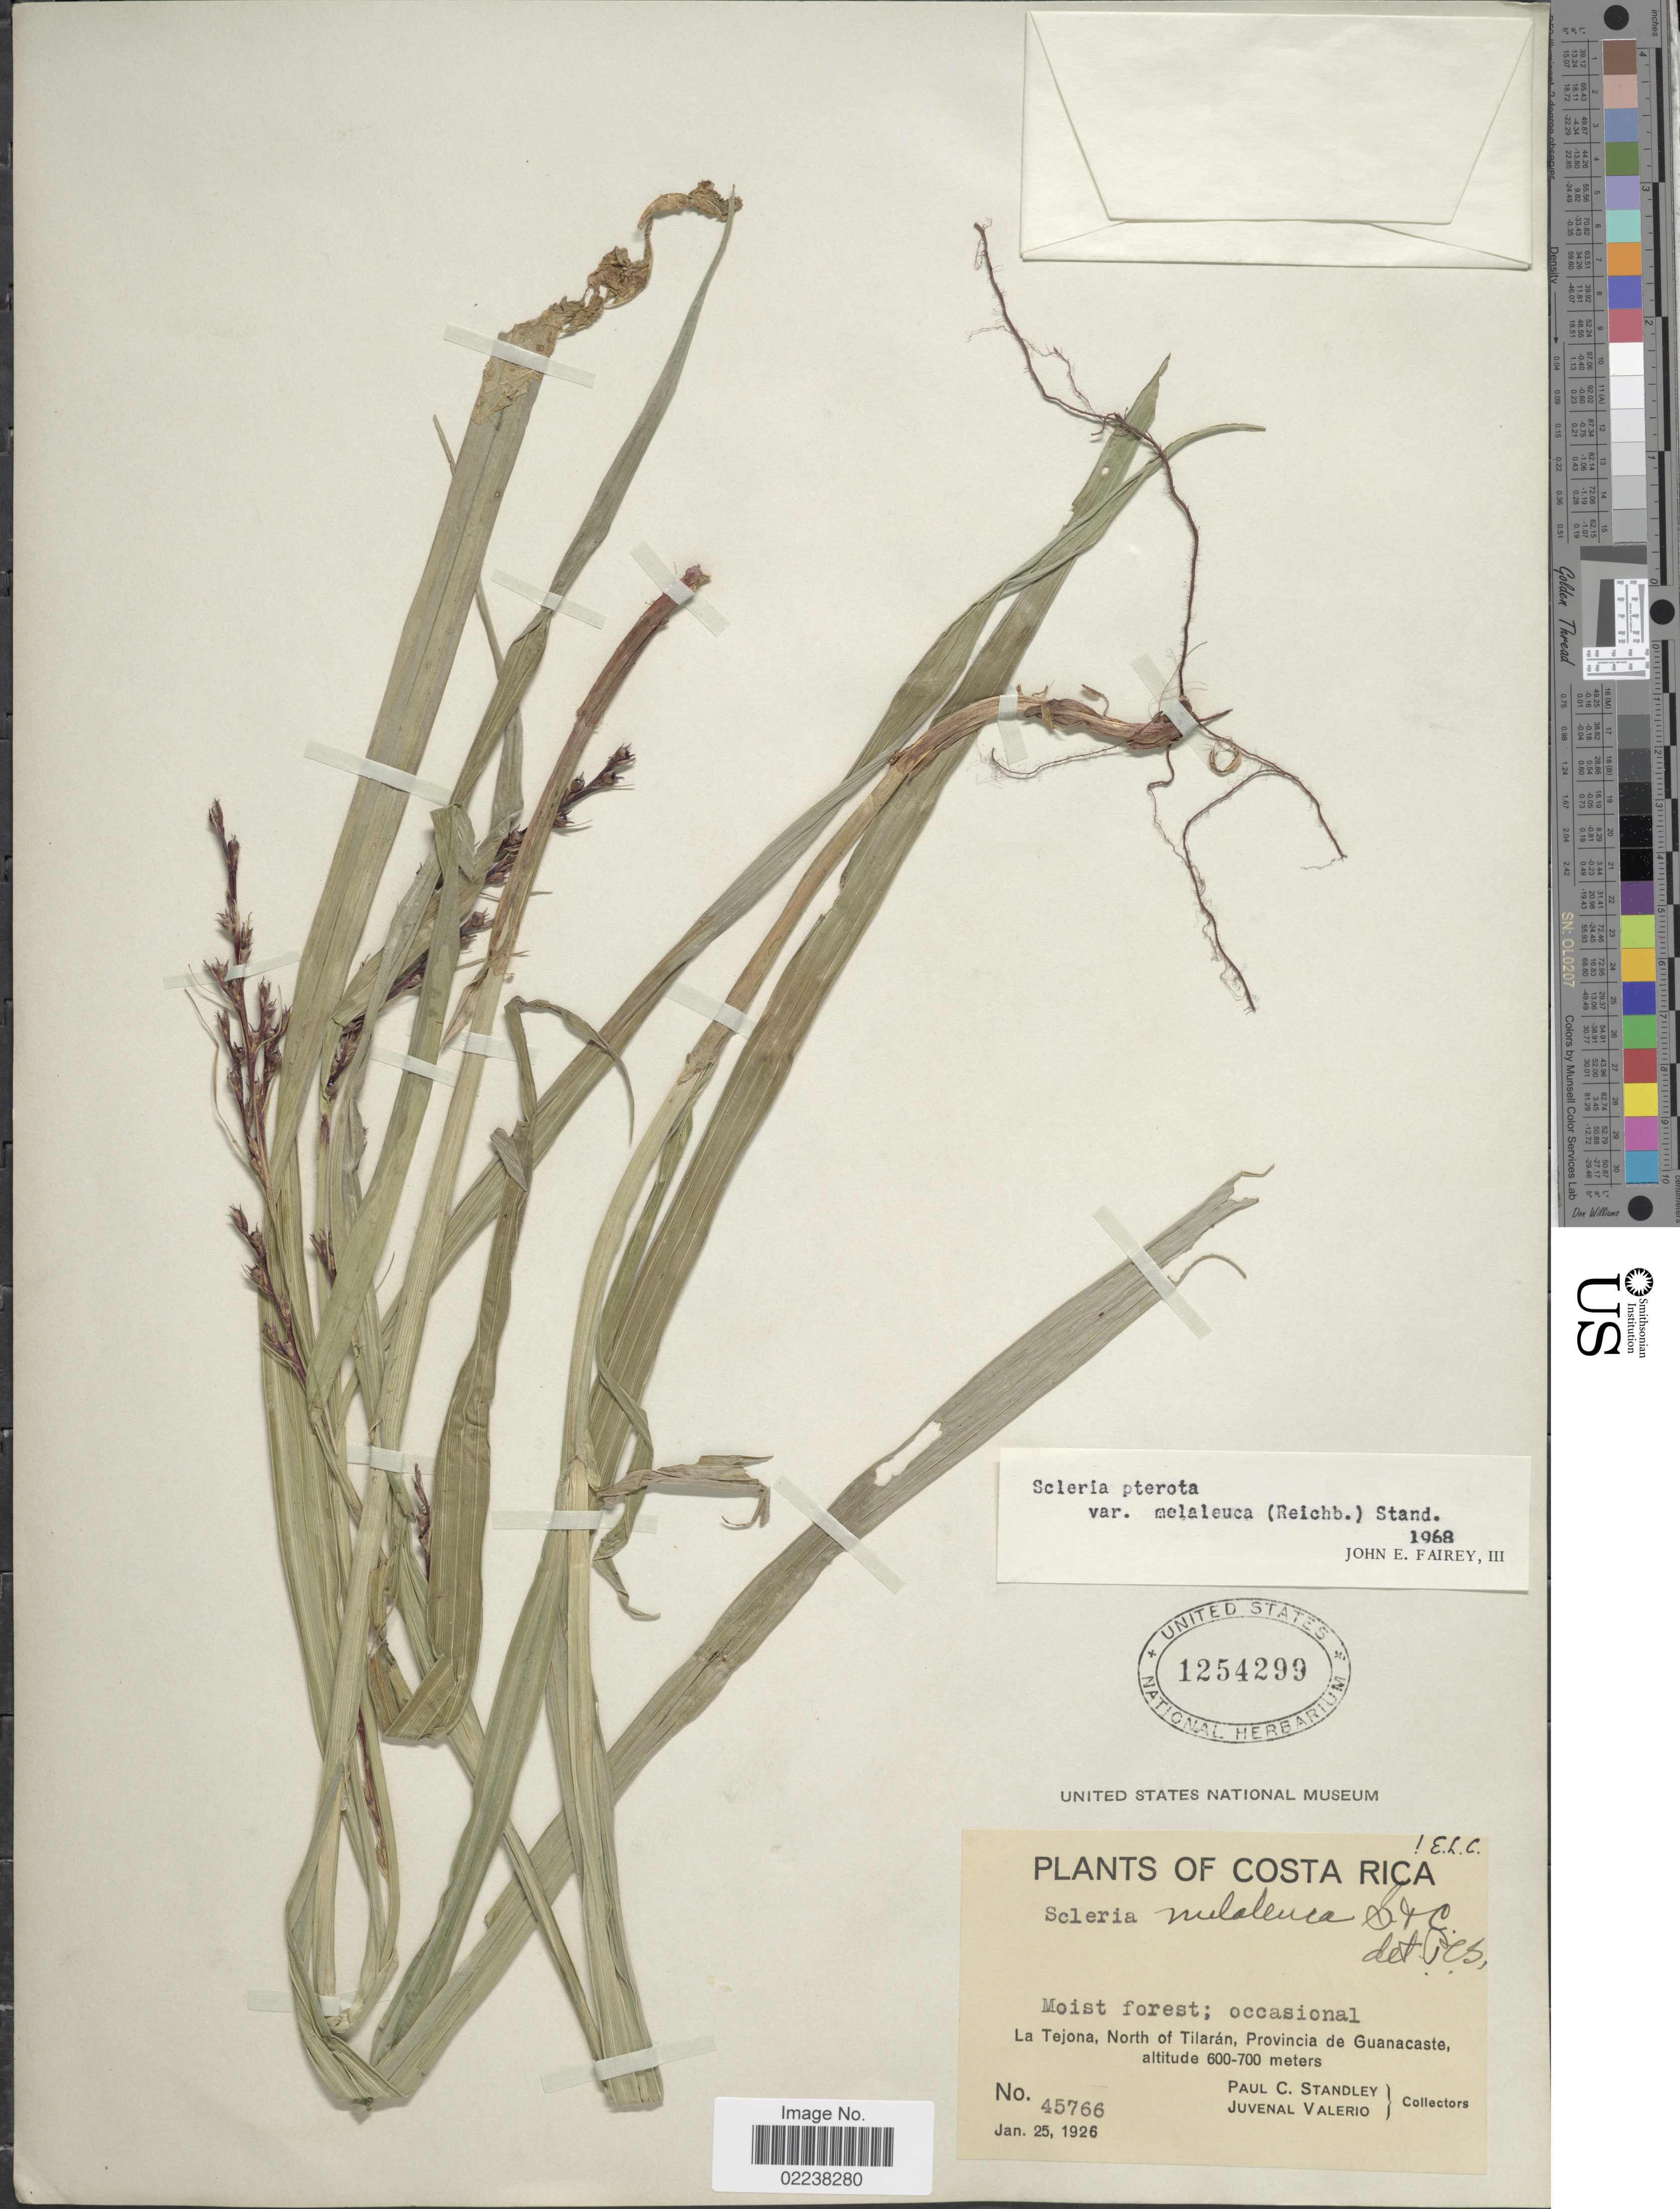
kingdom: Plantae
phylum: Tracheophyta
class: Liliopsida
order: Poales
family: Cyperaceae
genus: Scleria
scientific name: Scleria gaertneri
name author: Raddi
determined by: Strong, Mark T., (BOT), Smithsonian Institution - National Museum of Natural History (UNITED STATES)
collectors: P. C. Standley & J. Valerio R.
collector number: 45766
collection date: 1926-01-25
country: Costa Rica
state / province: Guanacaste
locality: La Tejona, North of Tilaran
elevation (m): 600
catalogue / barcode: US 1254299